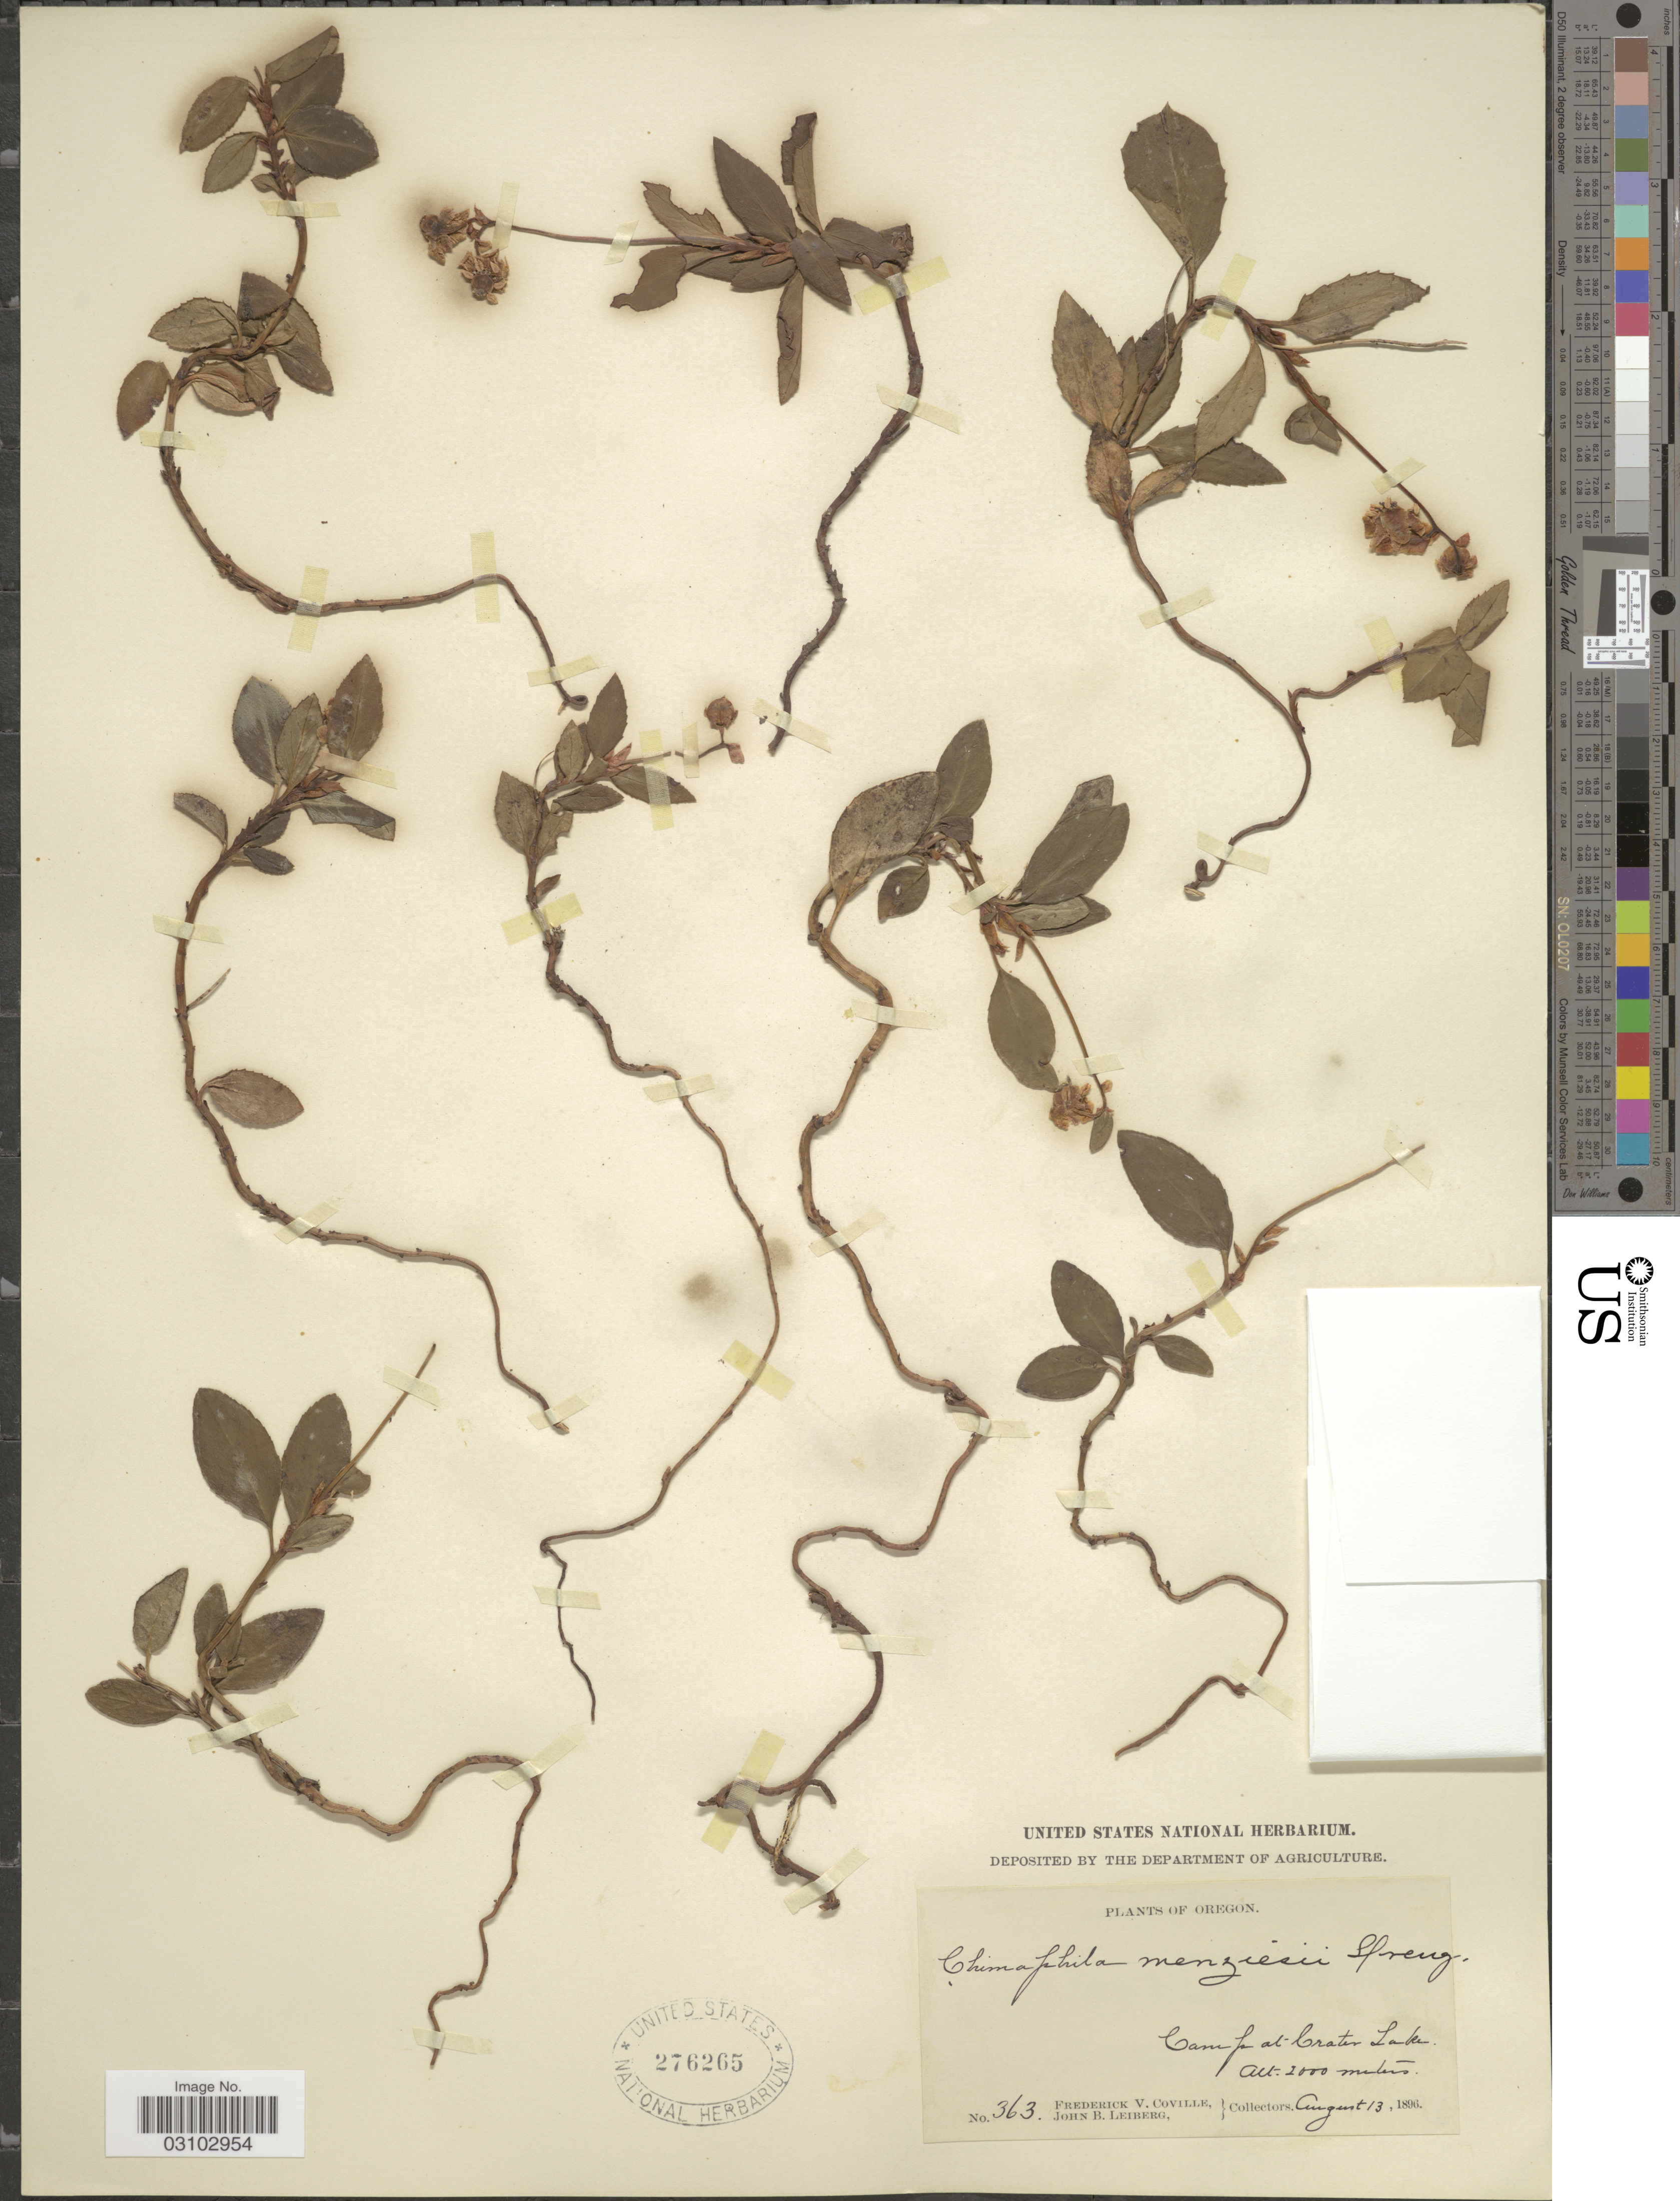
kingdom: Plantae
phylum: Tracheophyta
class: Magnoliopsida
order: Ericales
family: Ericaceae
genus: Chimaphila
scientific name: Chimaphila menziesii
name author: (R. Br. ex G. Don) Spreng.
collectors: F. V. Coville & J. B. Leiberg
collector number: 363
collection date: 1896-08-13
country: United States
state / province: Oregon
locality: Camp at Crater Lake.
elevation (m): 2000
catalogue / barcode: US 276265